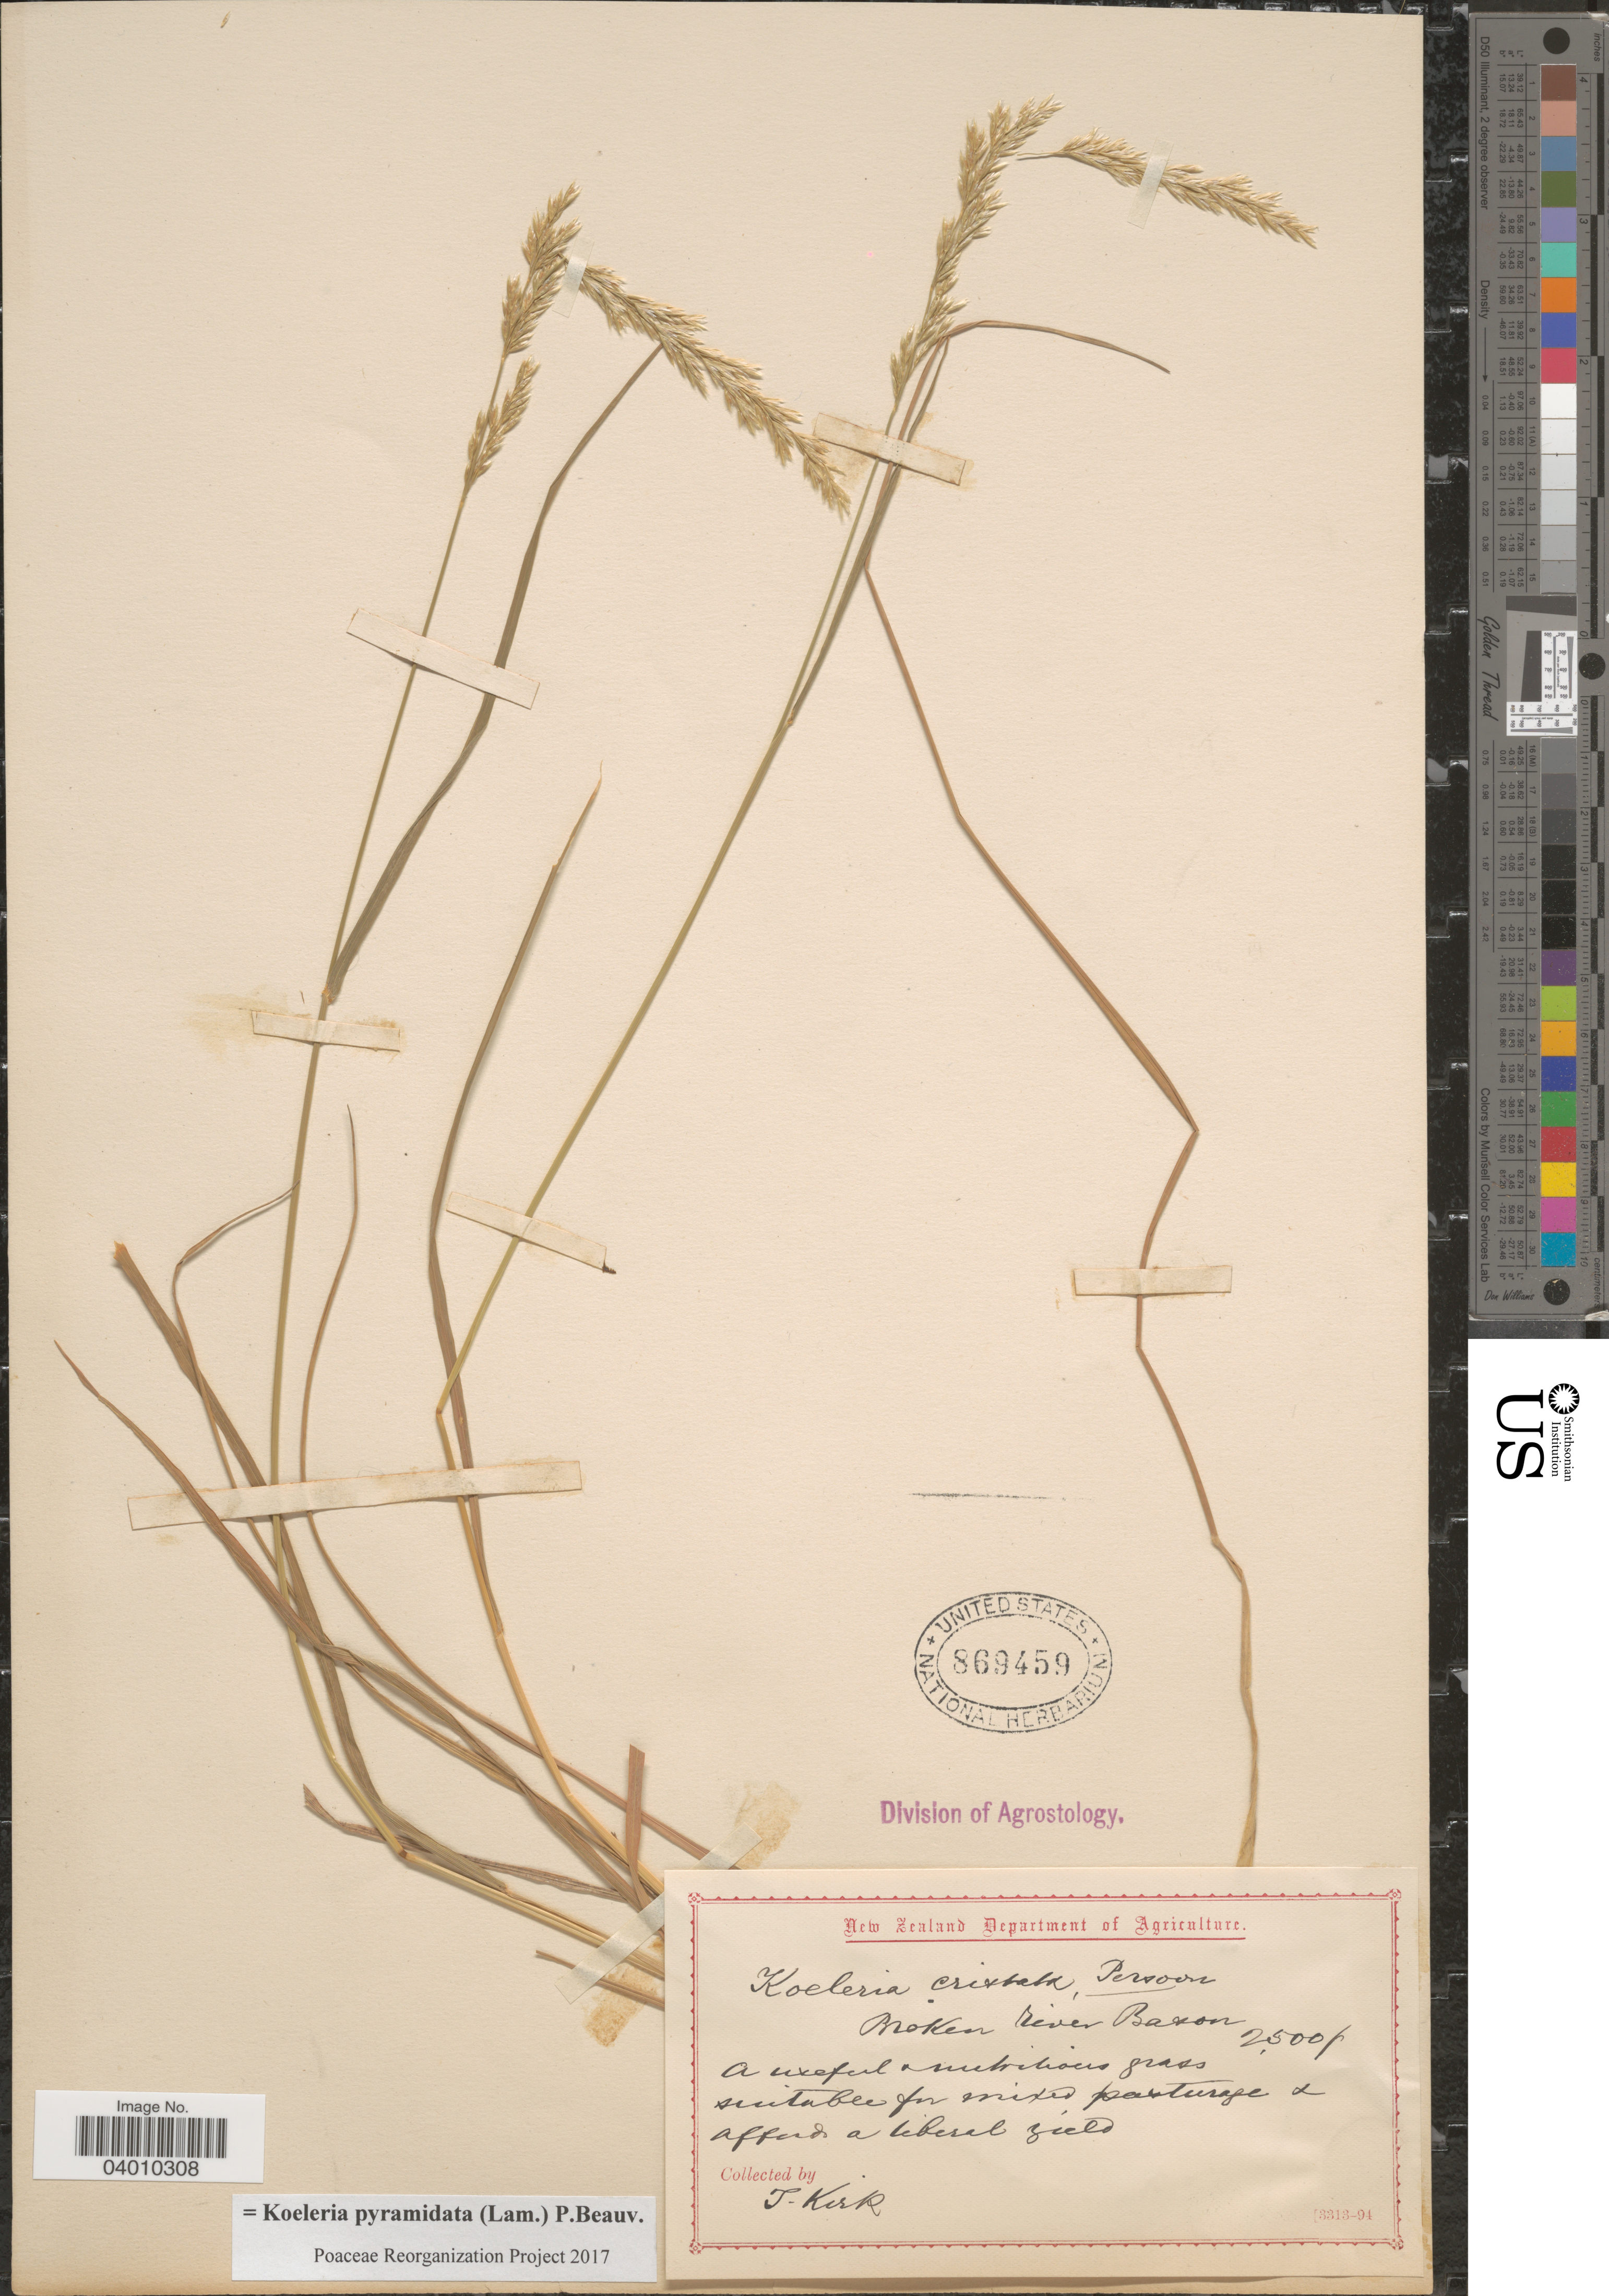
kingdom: Plantae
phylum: Tracheophyta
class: Liliopsida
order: Poales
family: Poaceae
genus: Koeleria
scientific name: Koeleria pyramidata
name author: (Lam.) P. Beauv.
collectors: T. Kirk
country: New Zealand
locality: Broken River Basin.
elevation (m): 762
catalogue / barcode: US 869459